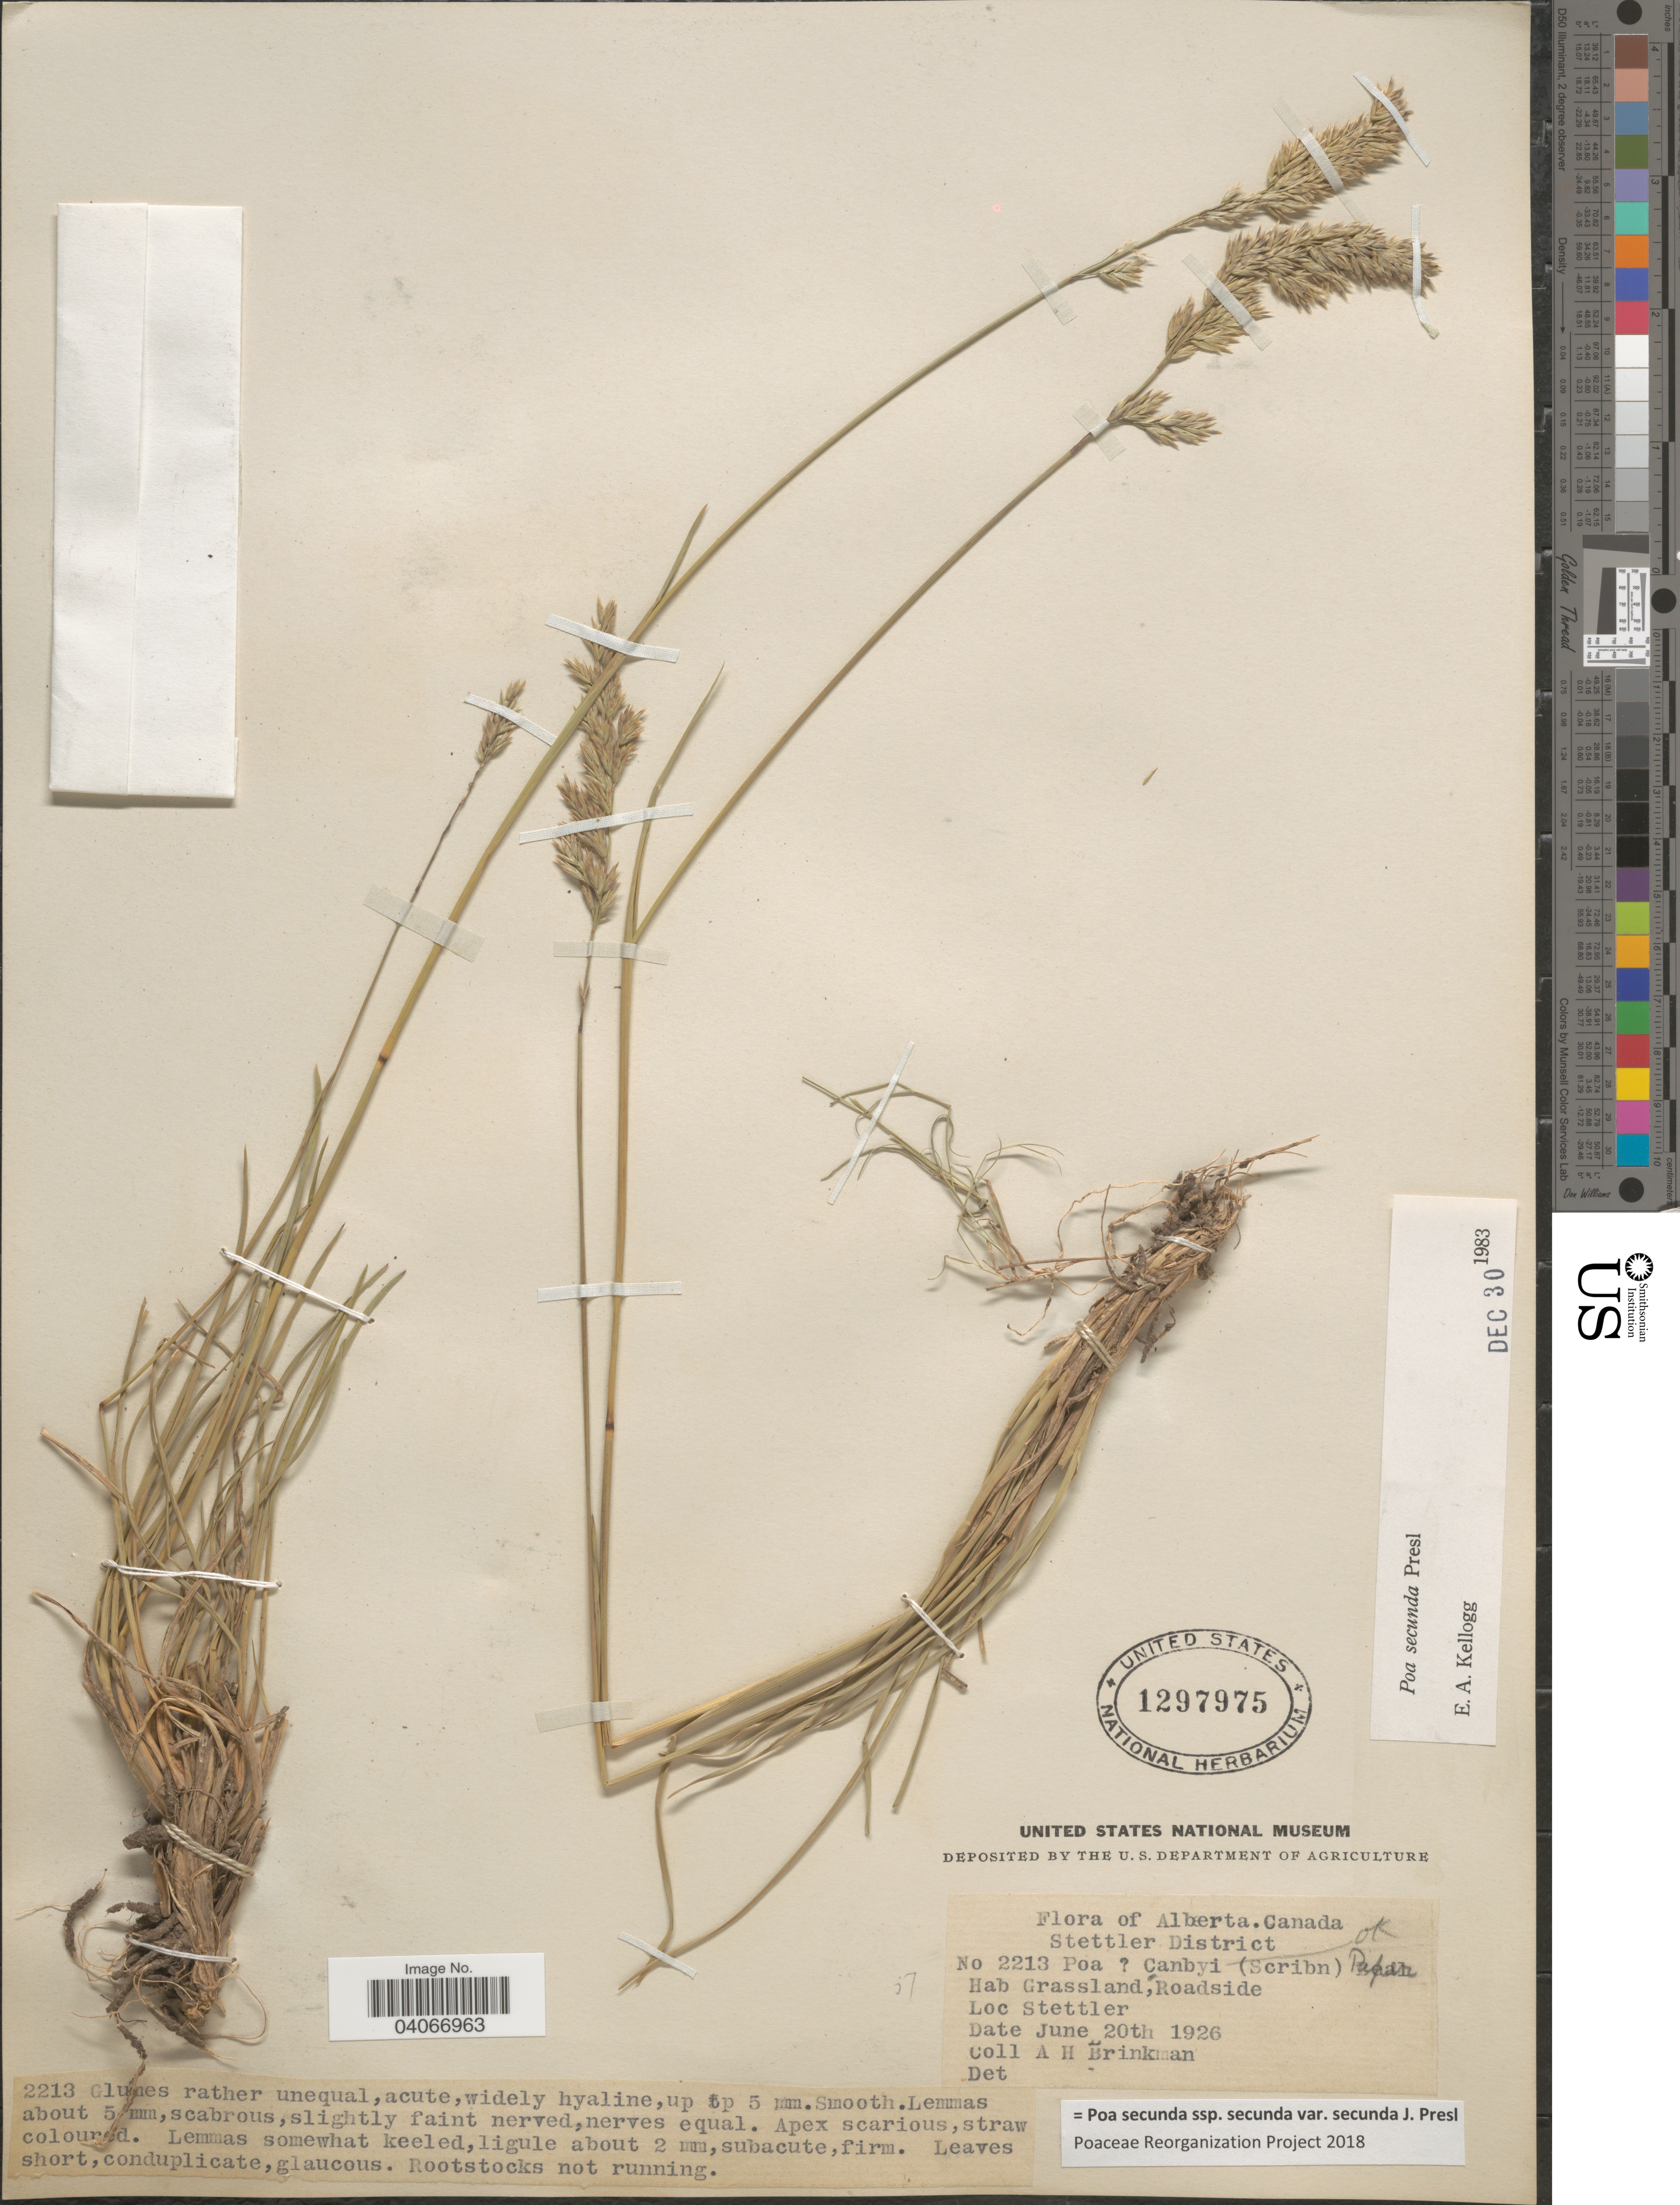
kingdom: Plantae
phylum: Tracheophyta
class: Liliopsida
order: Poales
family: Poaceae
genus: Poa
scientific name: Poa secunda subsp. secunda var. secunda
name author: J. Presl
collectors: A. Brinkman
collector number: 2213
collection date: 1926-06-20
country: Canada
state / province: Alberta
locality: Stettler District. Grassland,Roadside. Stettler.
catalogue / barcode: US 1297975